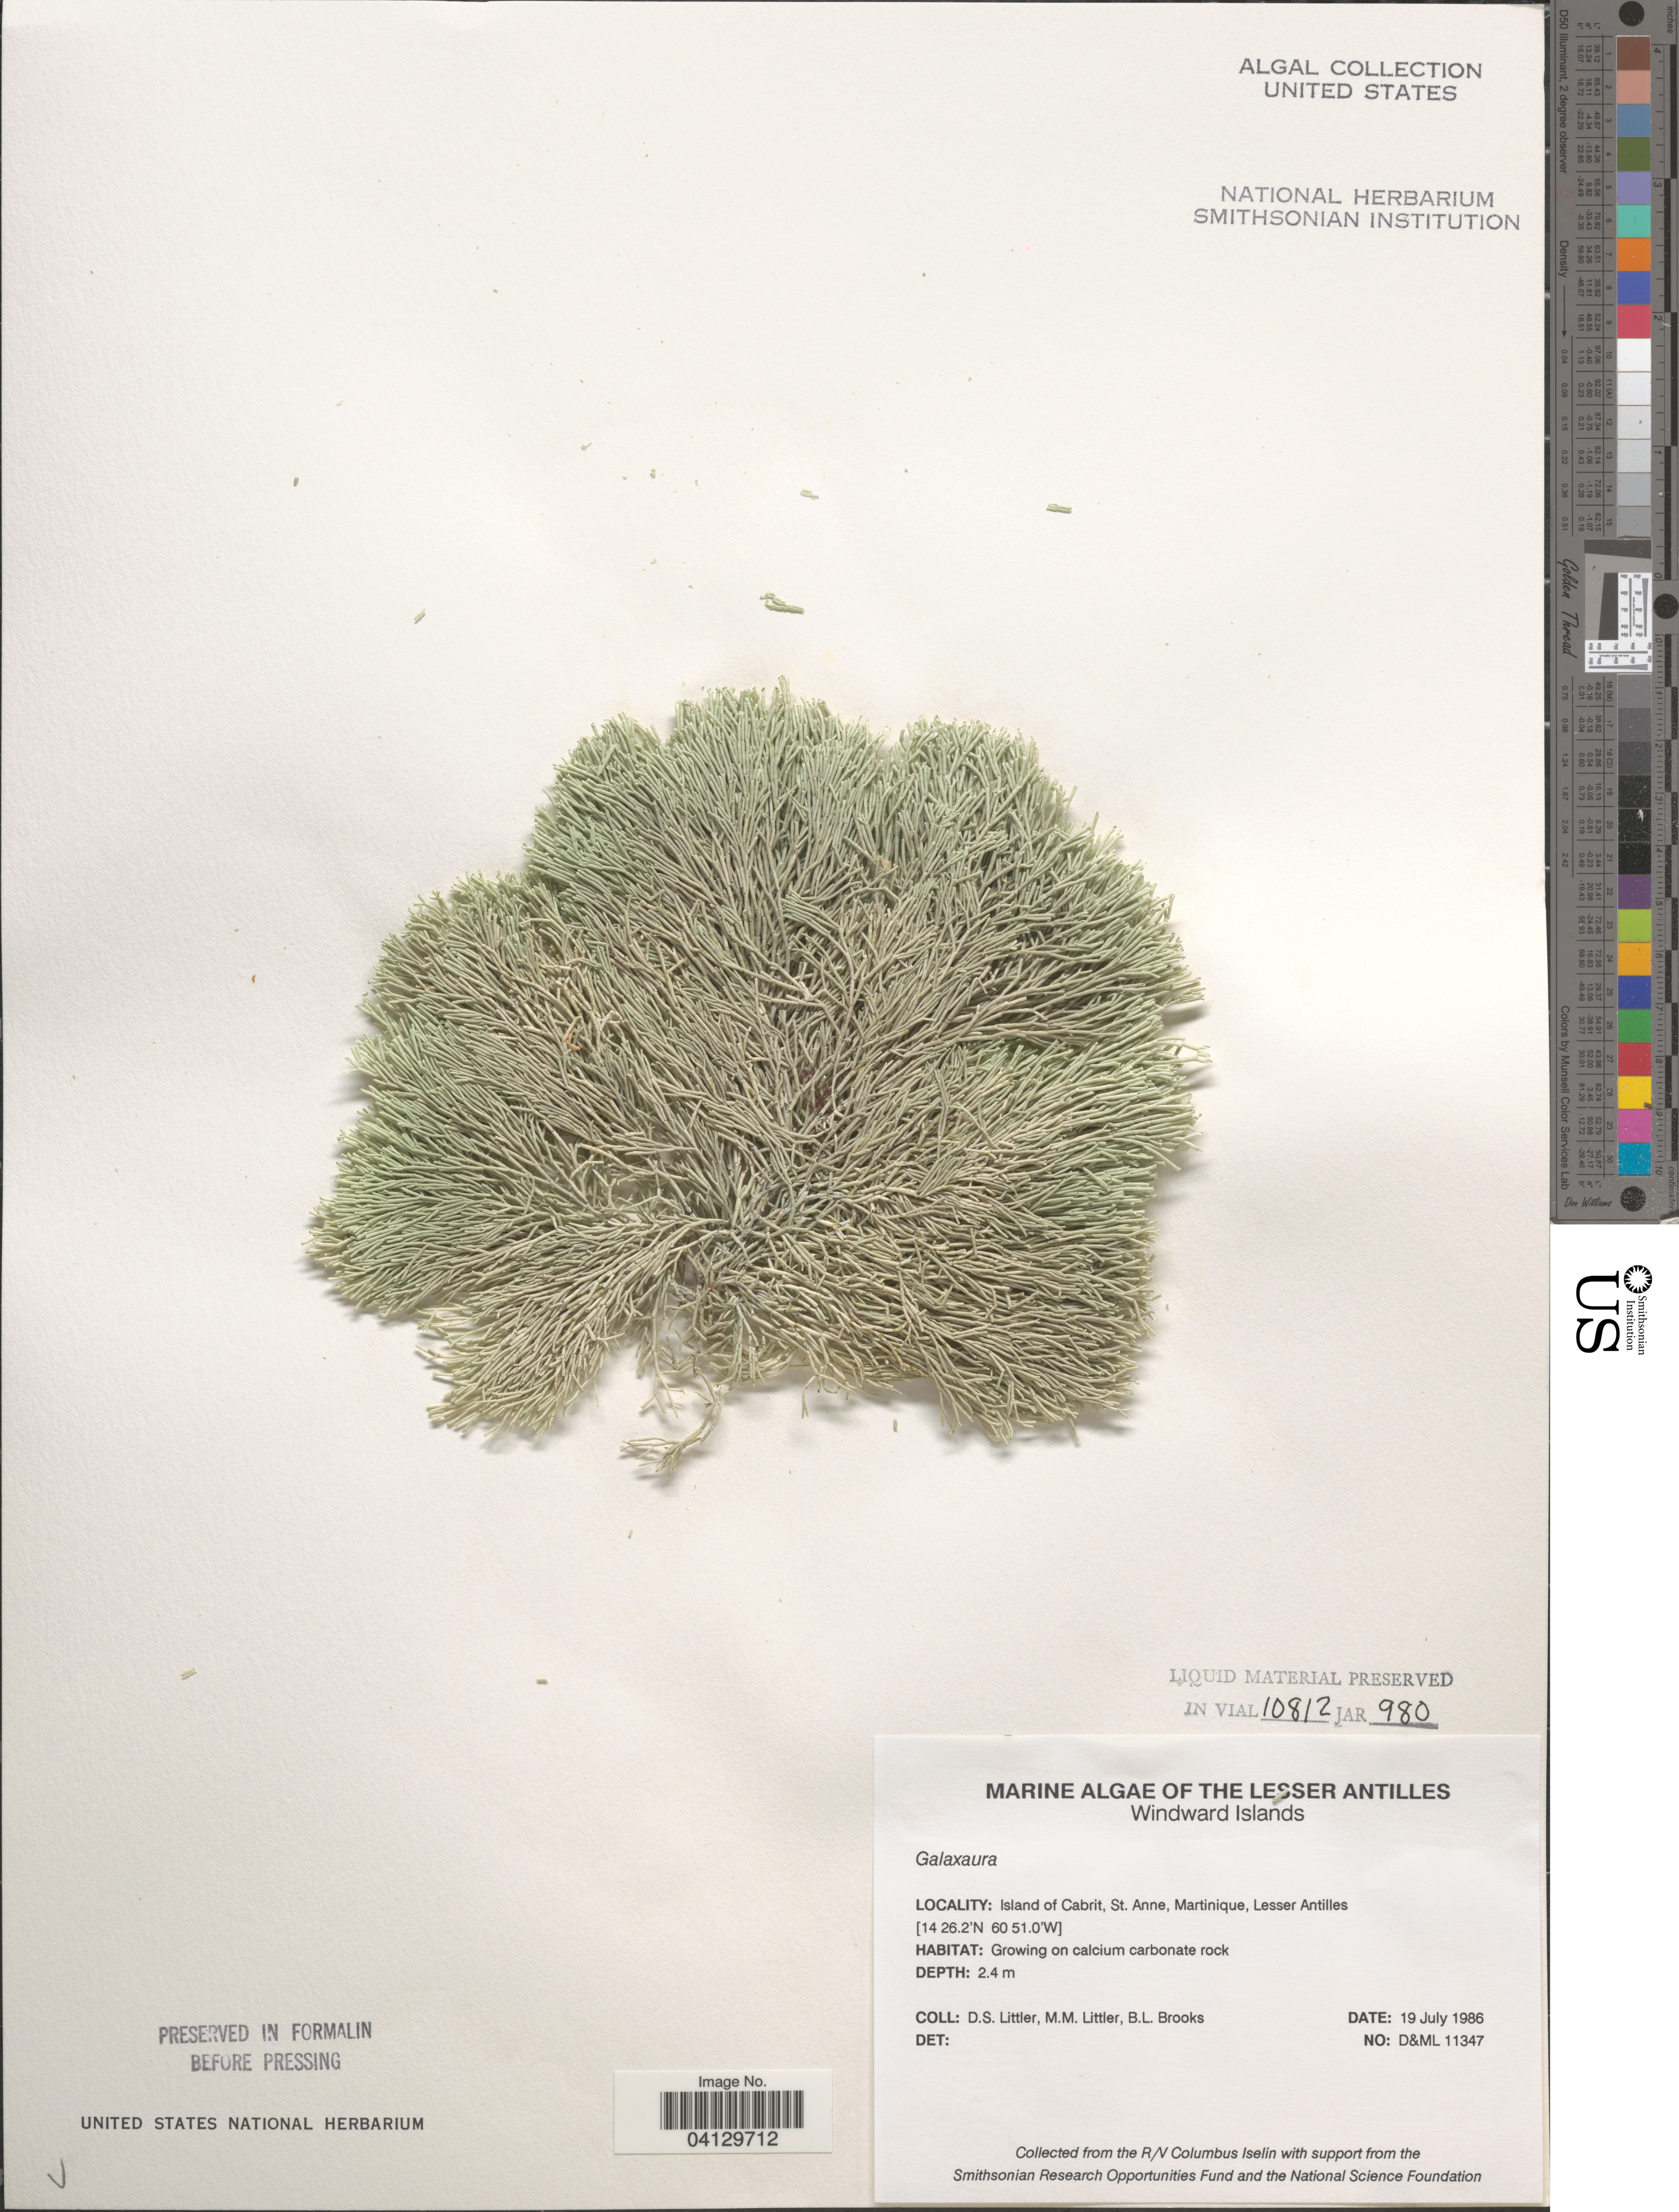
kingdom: Plantae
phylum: Rhodophyta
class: Florideophyceae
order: Nemaliales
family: Galaxauraceae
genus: Galaxaura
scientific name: Galaxaura sp.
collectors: D. S. Littler & B. Brooks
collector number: D&ML11347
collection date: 1986-07-19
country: Martinique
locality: The Lesser Antilles. Windward Islands. Island of Cabrit, St. Anne.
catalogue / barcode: US 328753